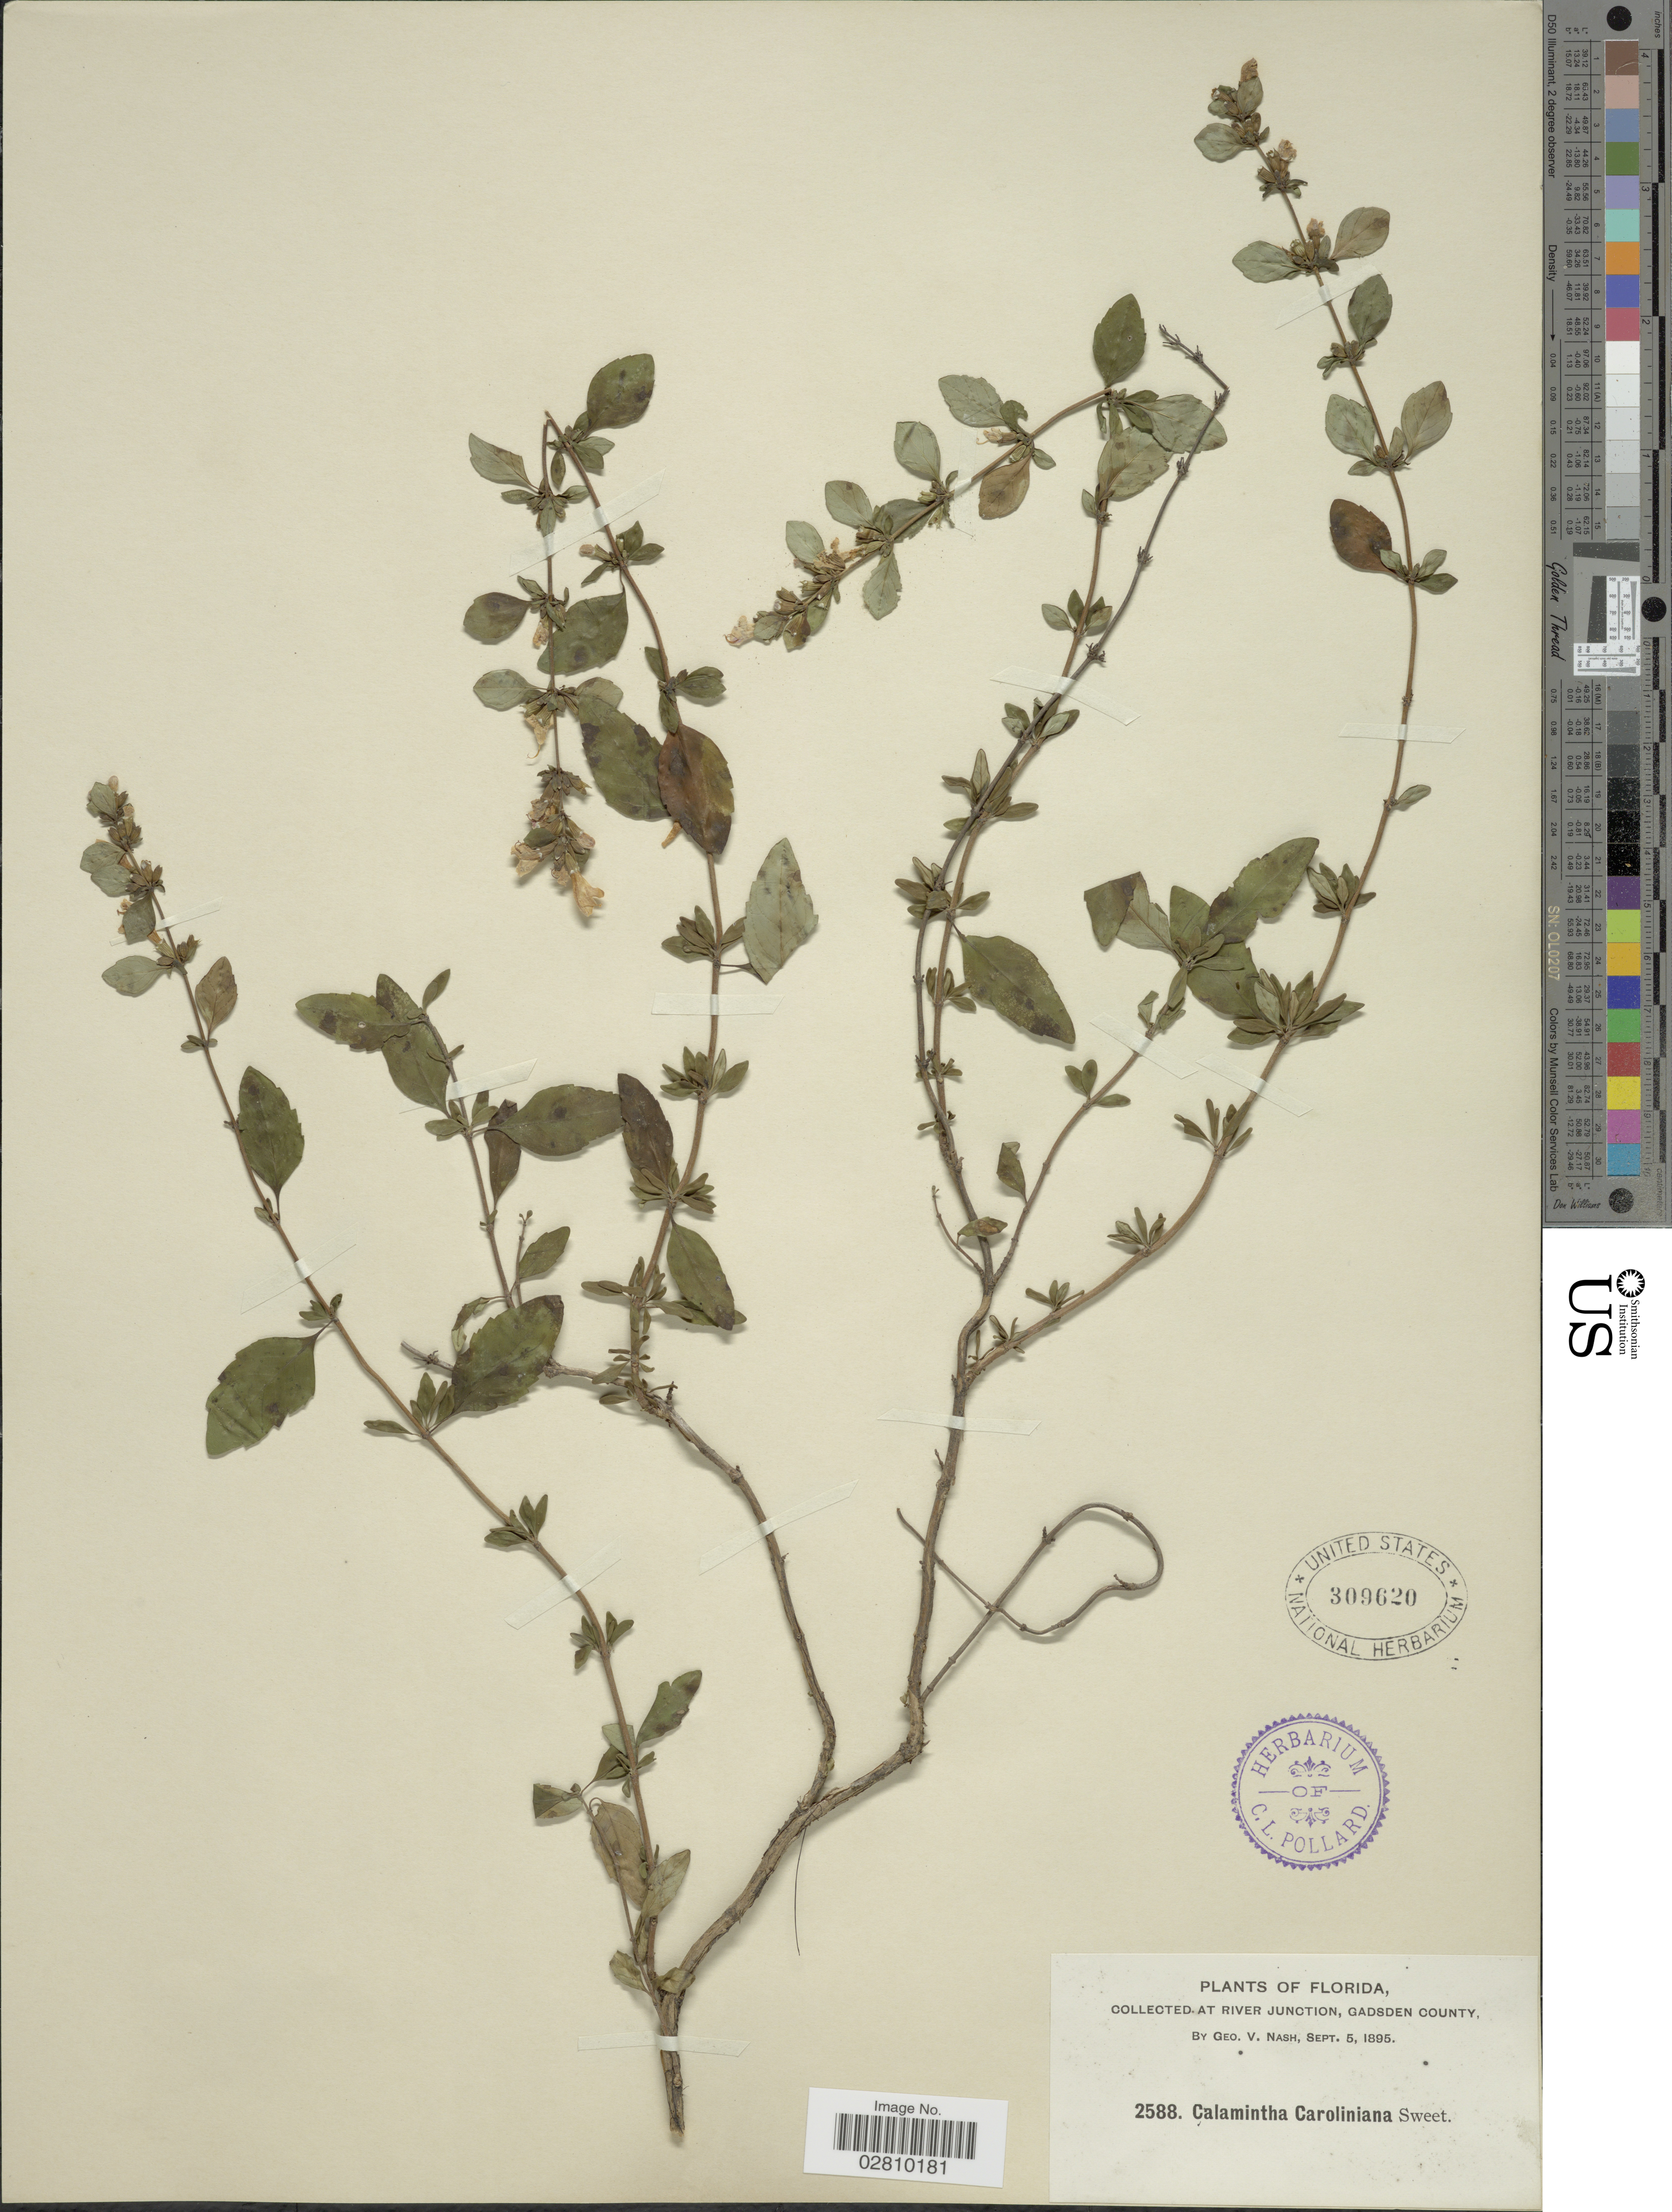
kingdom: Plantae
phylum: Tracheophyta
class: Magnoliopsida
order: Lamiales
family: Lamiaceae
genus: Clinopodium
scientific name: Clinopodium carolinianum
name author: Mill.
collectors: G. V. Nash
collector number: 2588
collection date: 1895-09-05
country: United States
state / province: Florida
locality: At River Junction, Gadsden County.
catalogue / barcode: US 309620